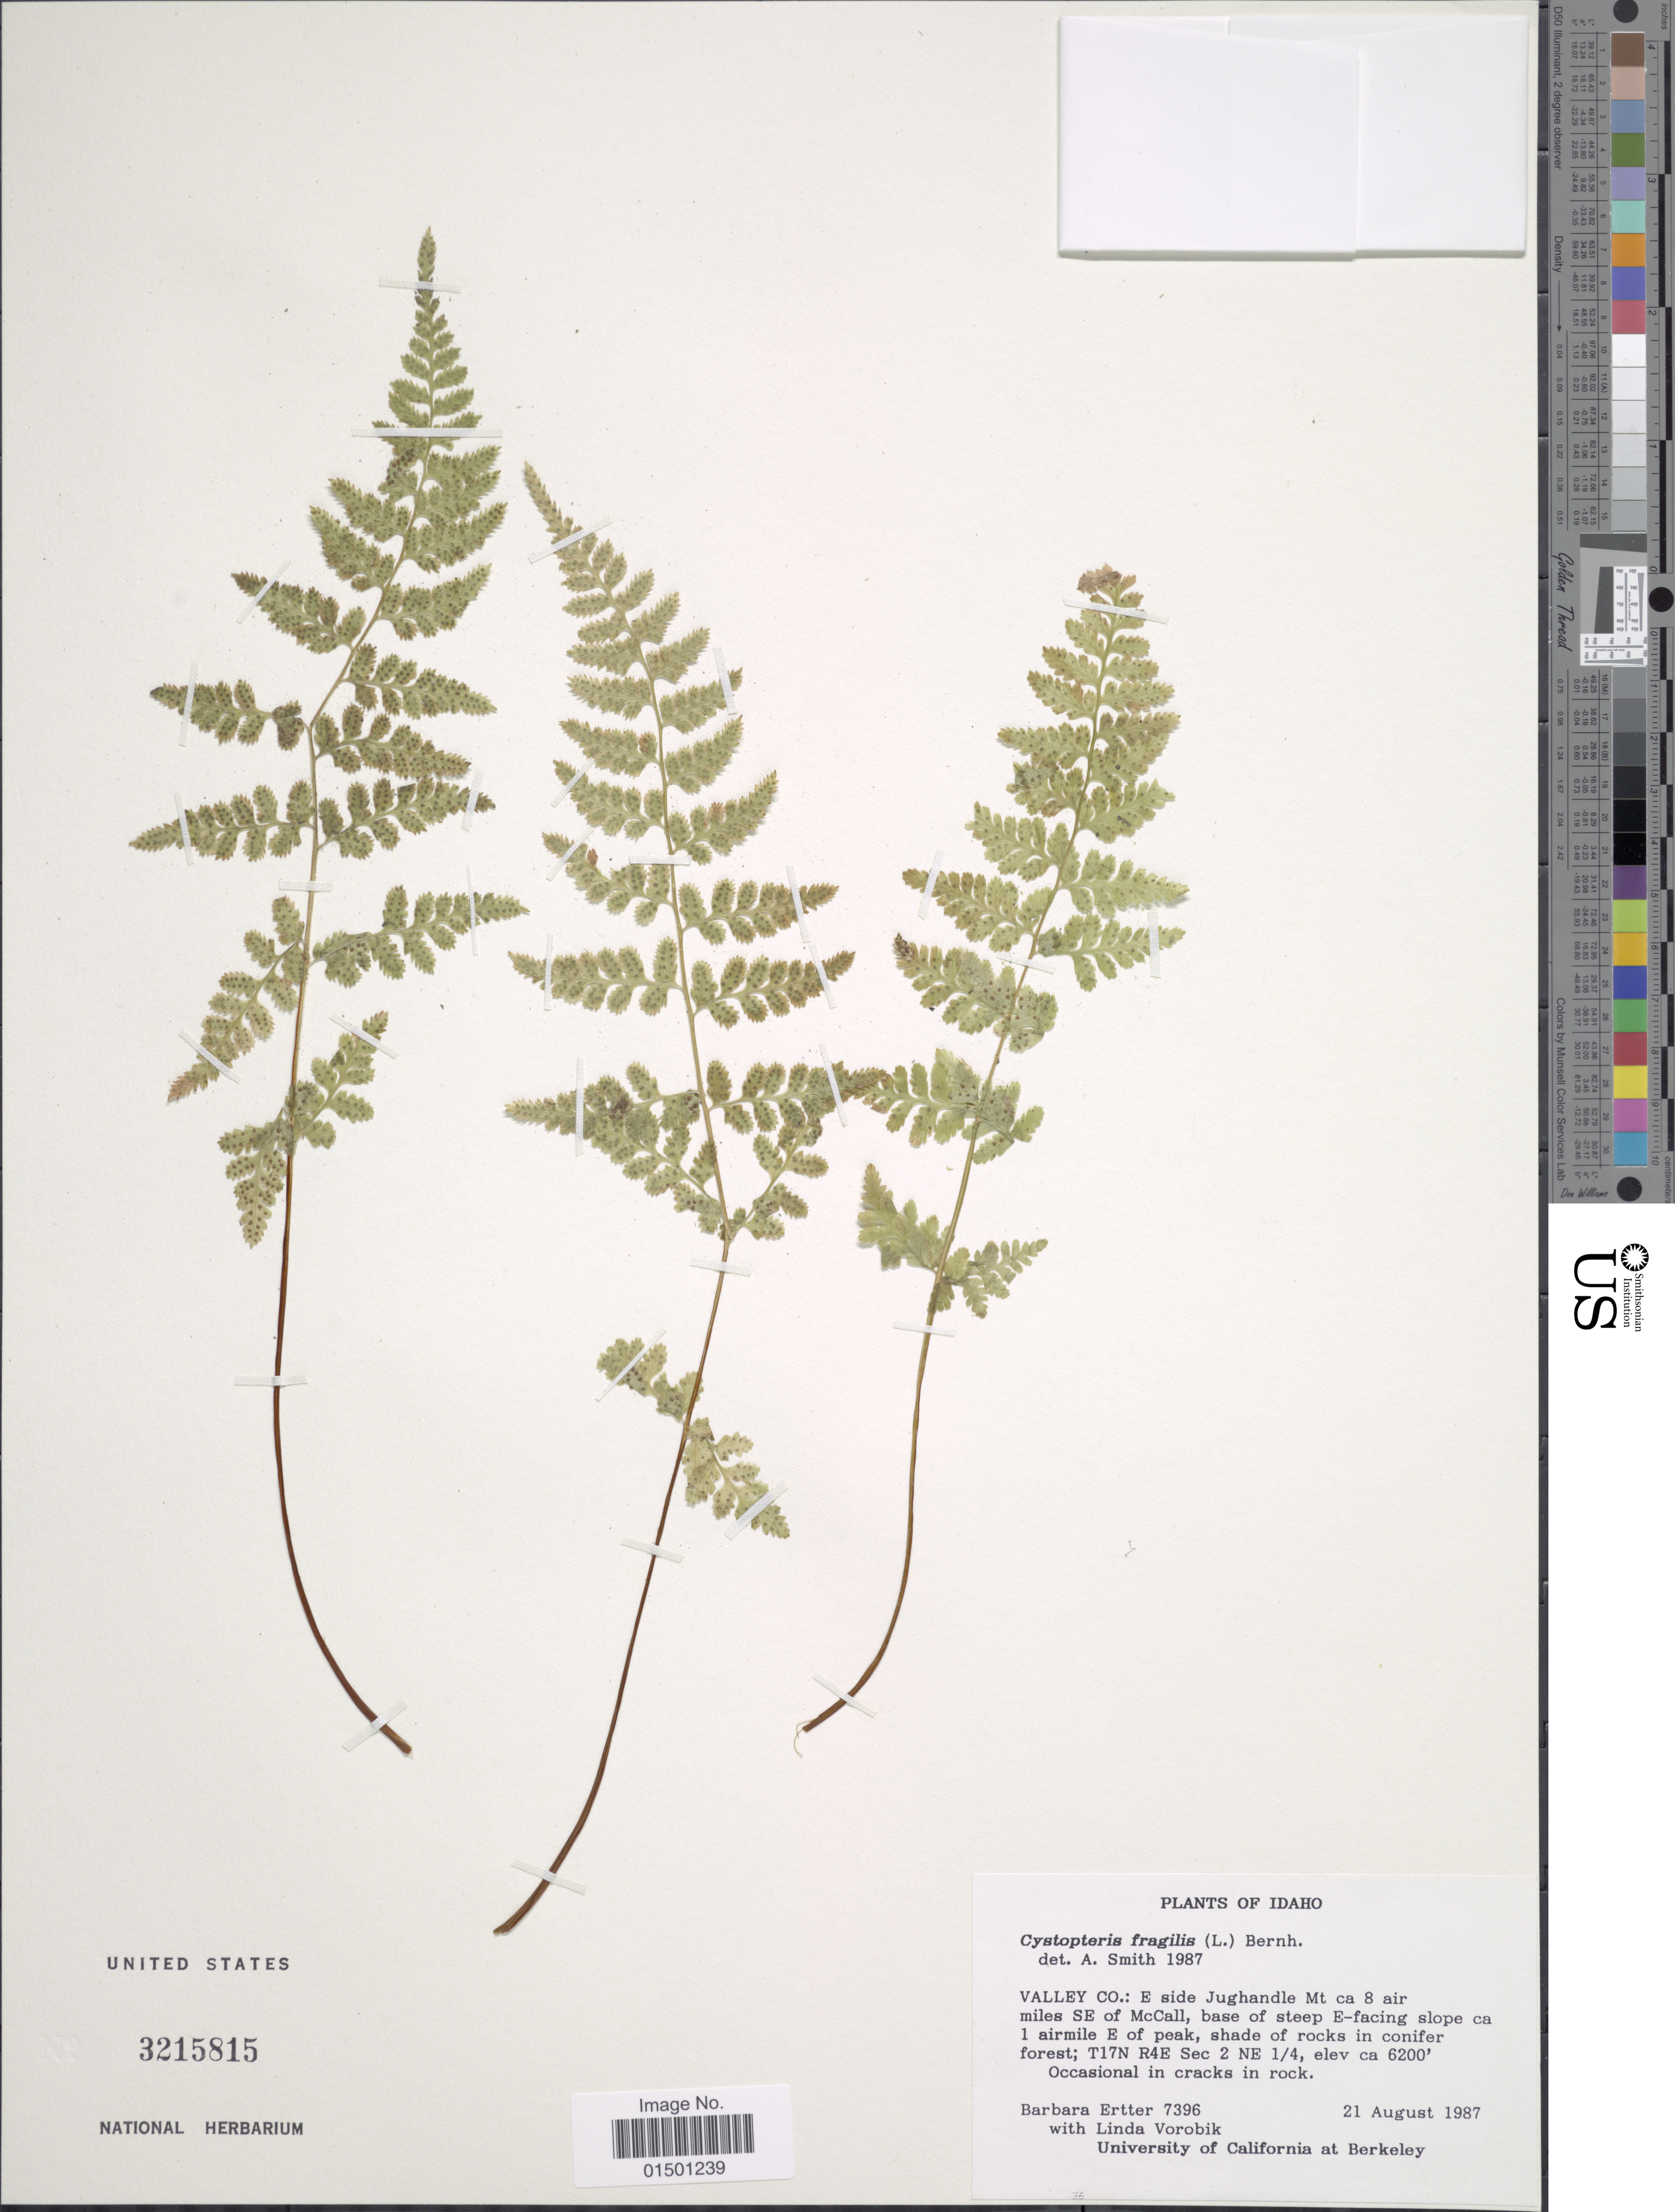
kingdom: Plantae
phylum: Tracheophyta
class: Polypodiopsida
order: Polypodiales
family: Cystopteridaceae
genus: Cystopteris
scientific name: Cystopteris fragilis var. dickieana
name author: B. Boivin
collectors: B. Ertter & L. Vorobik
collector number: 7396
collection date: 1987-08-21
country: United States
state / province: Idaho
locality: Valley Co.: E side Jughandle Mt ca 8 air miles SE of McCall, base of steep E-facing slope ca 1 airmile E of peak, T17N R4E Sec 2 NE 1/4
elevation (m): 1890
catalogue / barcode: US 32115815